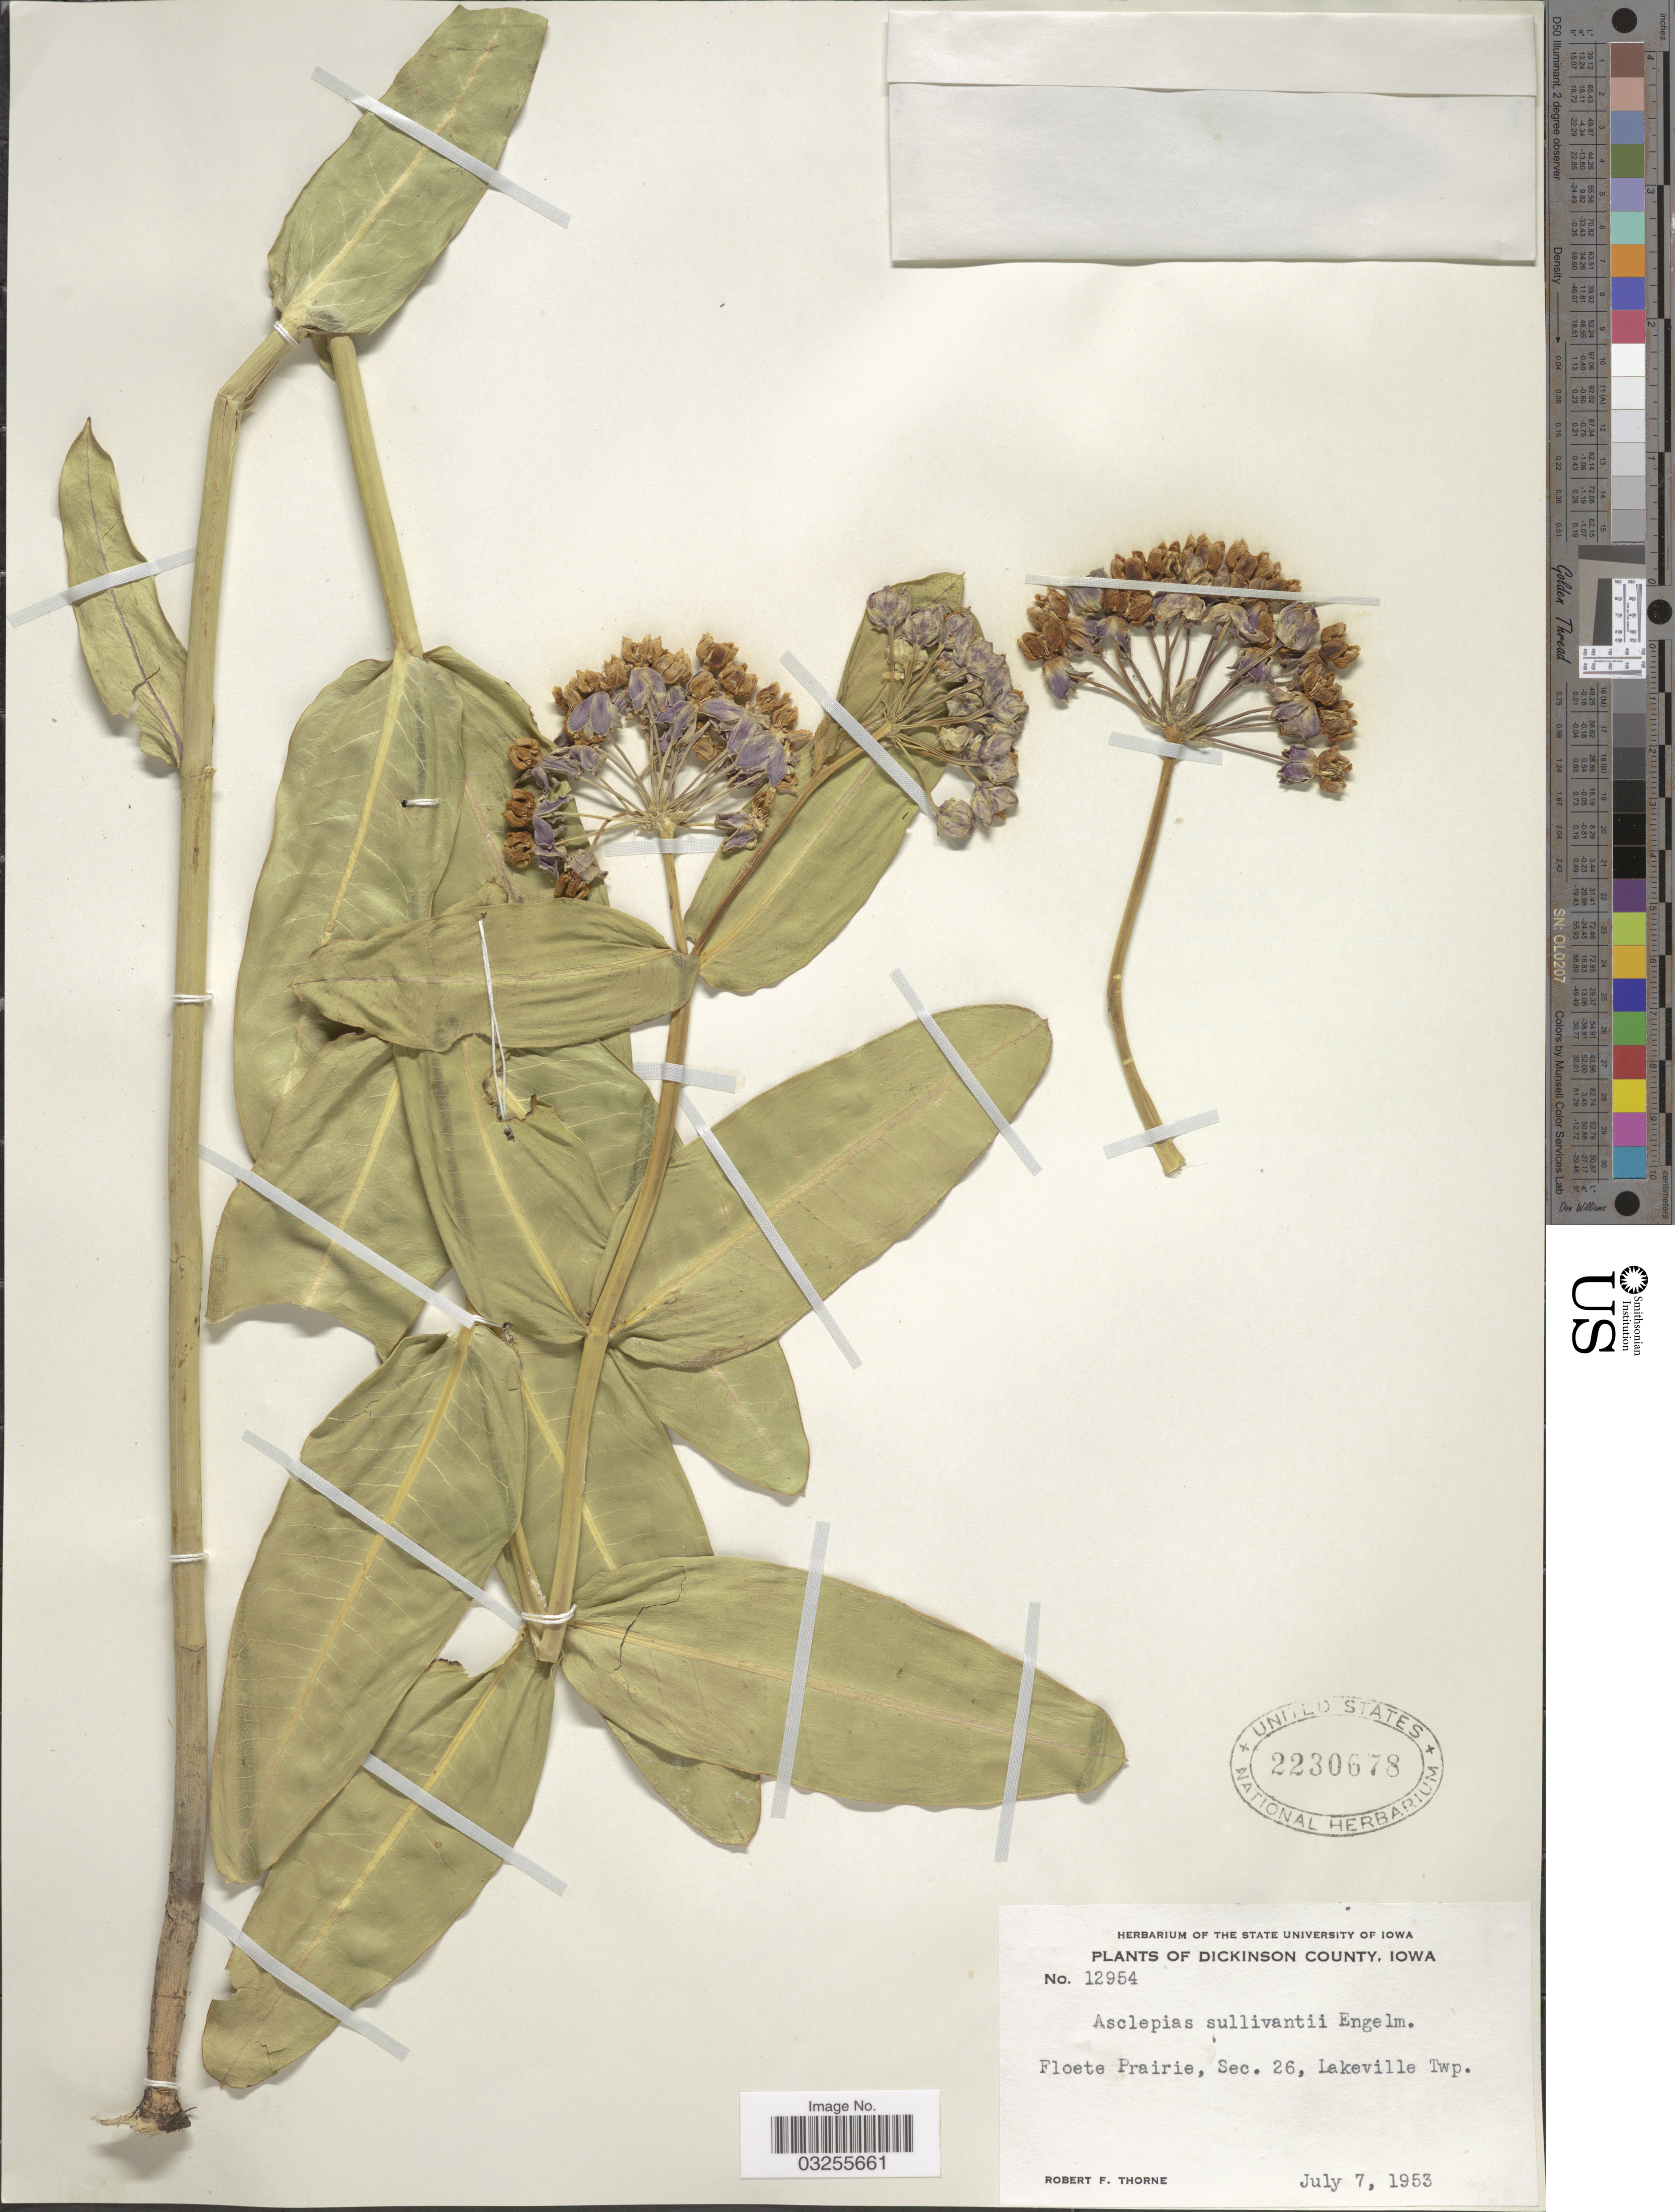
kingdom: Plantae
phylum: Tracheophyta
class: Magnoliopsida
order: Gentianales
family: Apocynaceae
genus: Asclepias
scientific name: Asclepias sullivantii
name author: Engelm. ex A. Gray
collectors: R. F. Thorne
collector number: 12954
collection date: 1953-07-07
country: United States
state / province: Iowa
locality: Dickinson County. Floete Prairie, Sec. 26, Lakeville Twp.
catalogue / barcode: US 2230678